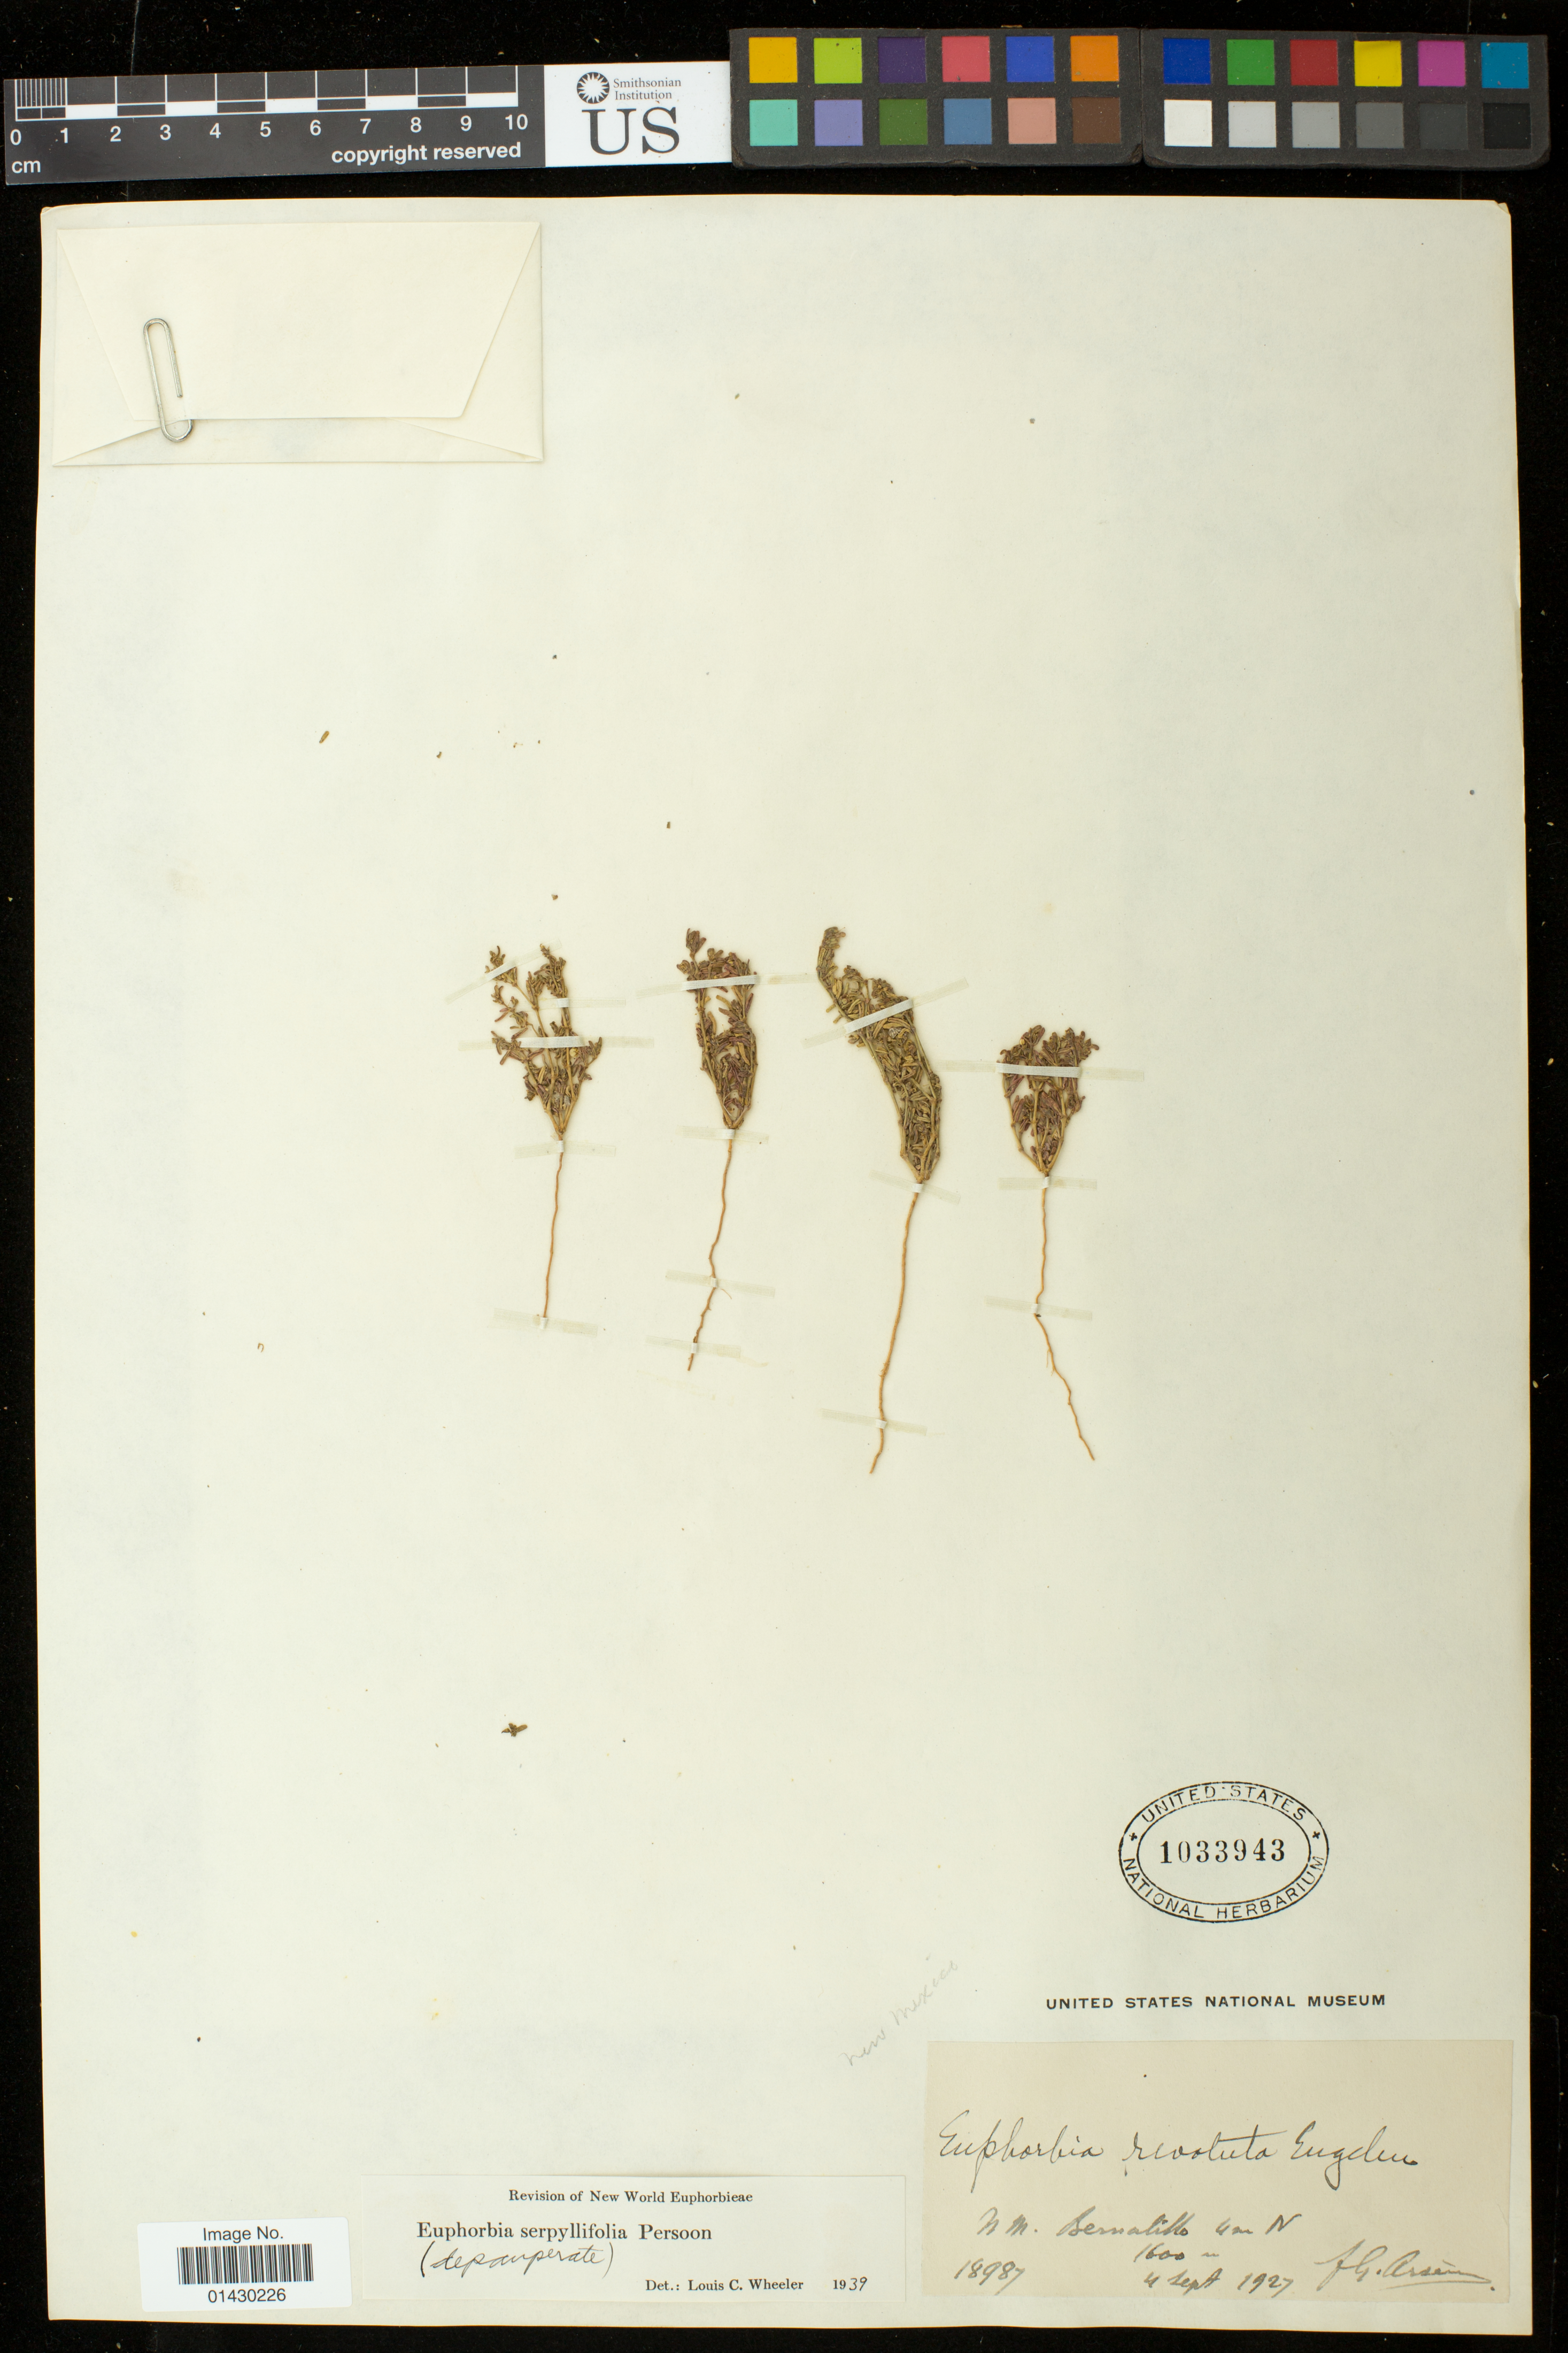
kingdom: Plantae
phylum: Tracheophyta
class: Magnoliopsida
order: Malpighiales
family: Euphorbiaceae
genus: Euphorbia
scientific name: Euphorbia serpillifolia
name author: Pers.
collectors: Bro. G. Arsène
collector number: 18987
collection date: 1927-09-04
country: United States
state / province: New Mexico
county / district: Bernalillo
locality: Bernalillo 4m N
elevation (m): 1600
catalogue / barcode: US 1033943